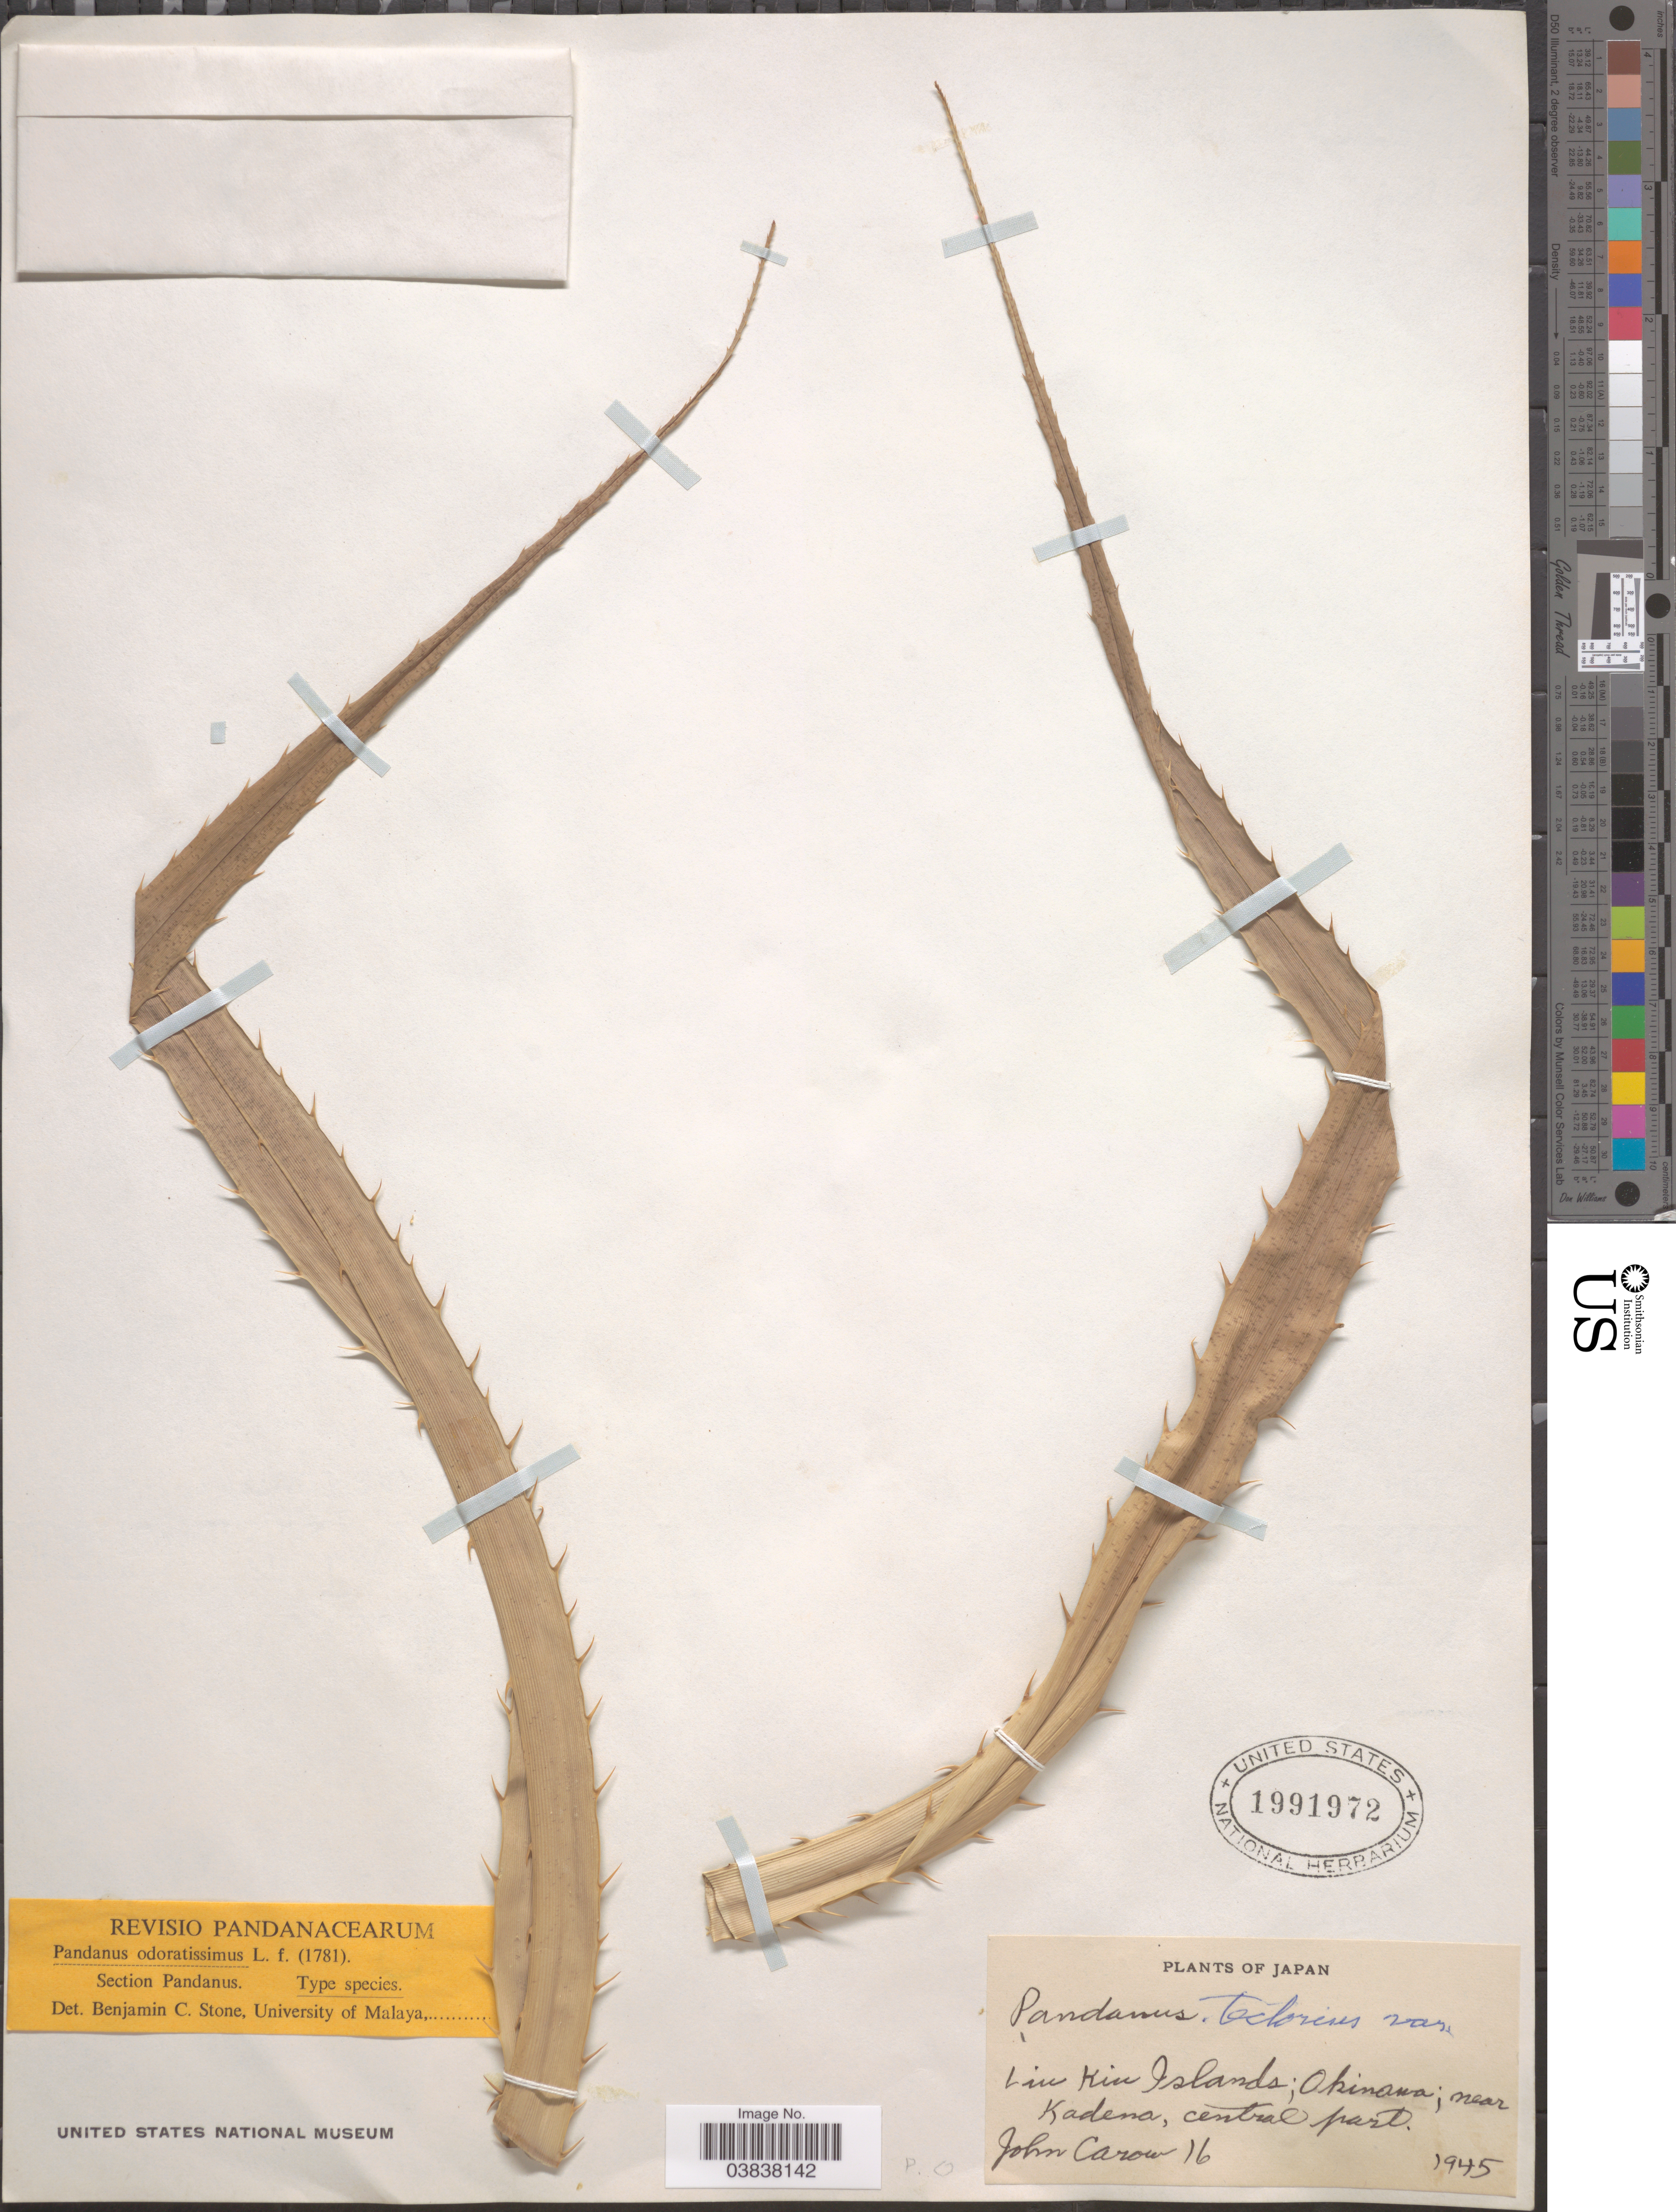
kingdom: Plantae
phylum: Tracheophyta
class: Liliopsida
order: Pandanales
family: Pandanaceae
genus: Pandanus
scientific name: Pandanus odoratissimus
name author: L. f.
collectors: J. Carow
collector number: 16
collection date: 1945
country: Japan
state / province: Okinawa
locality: Liu Kiu Islands; near Kadena, central part.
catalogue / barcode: US 1991972